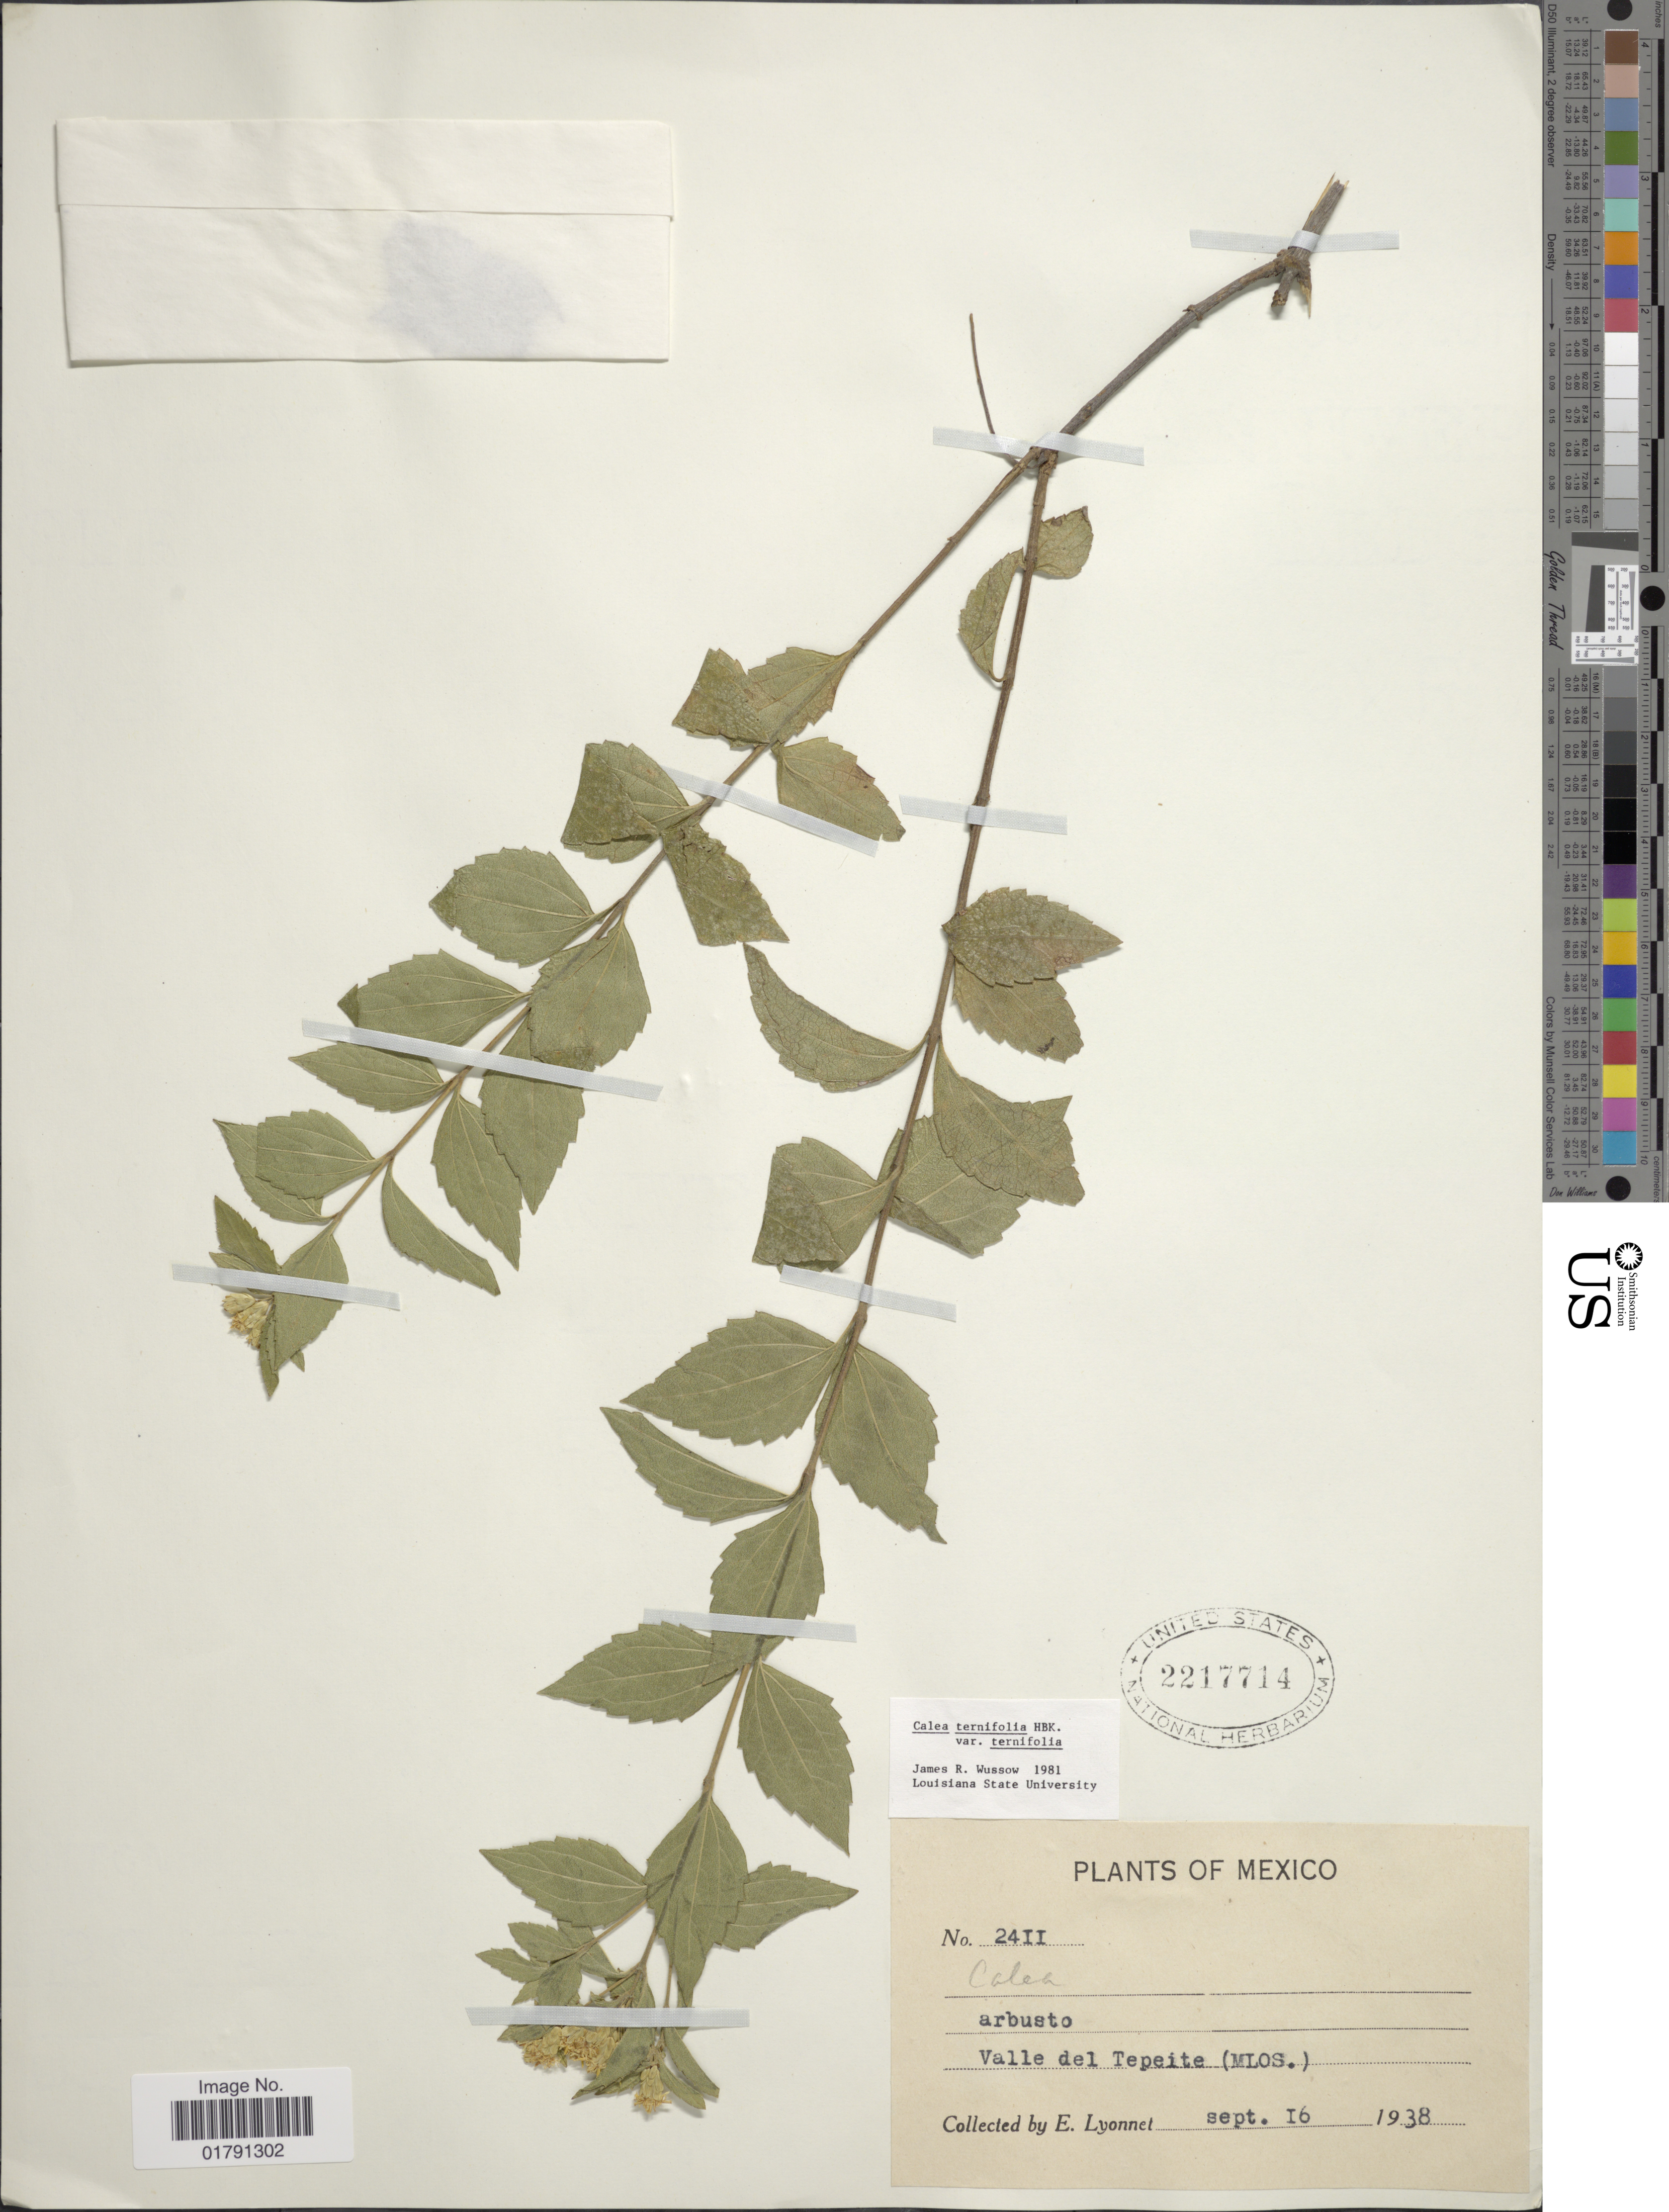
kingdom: Plantae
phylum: Tracheophyta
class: Magnoliopsida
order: Asterales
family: Asteraceae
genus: Calea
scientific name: Calea ternifolia var. ternifolia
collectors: E. Lyonnet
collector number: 2411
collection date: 1938-09-16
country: Mexico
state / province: Morelos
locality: Valle del Tapeite (Mlos.)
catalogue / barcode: US 2217714